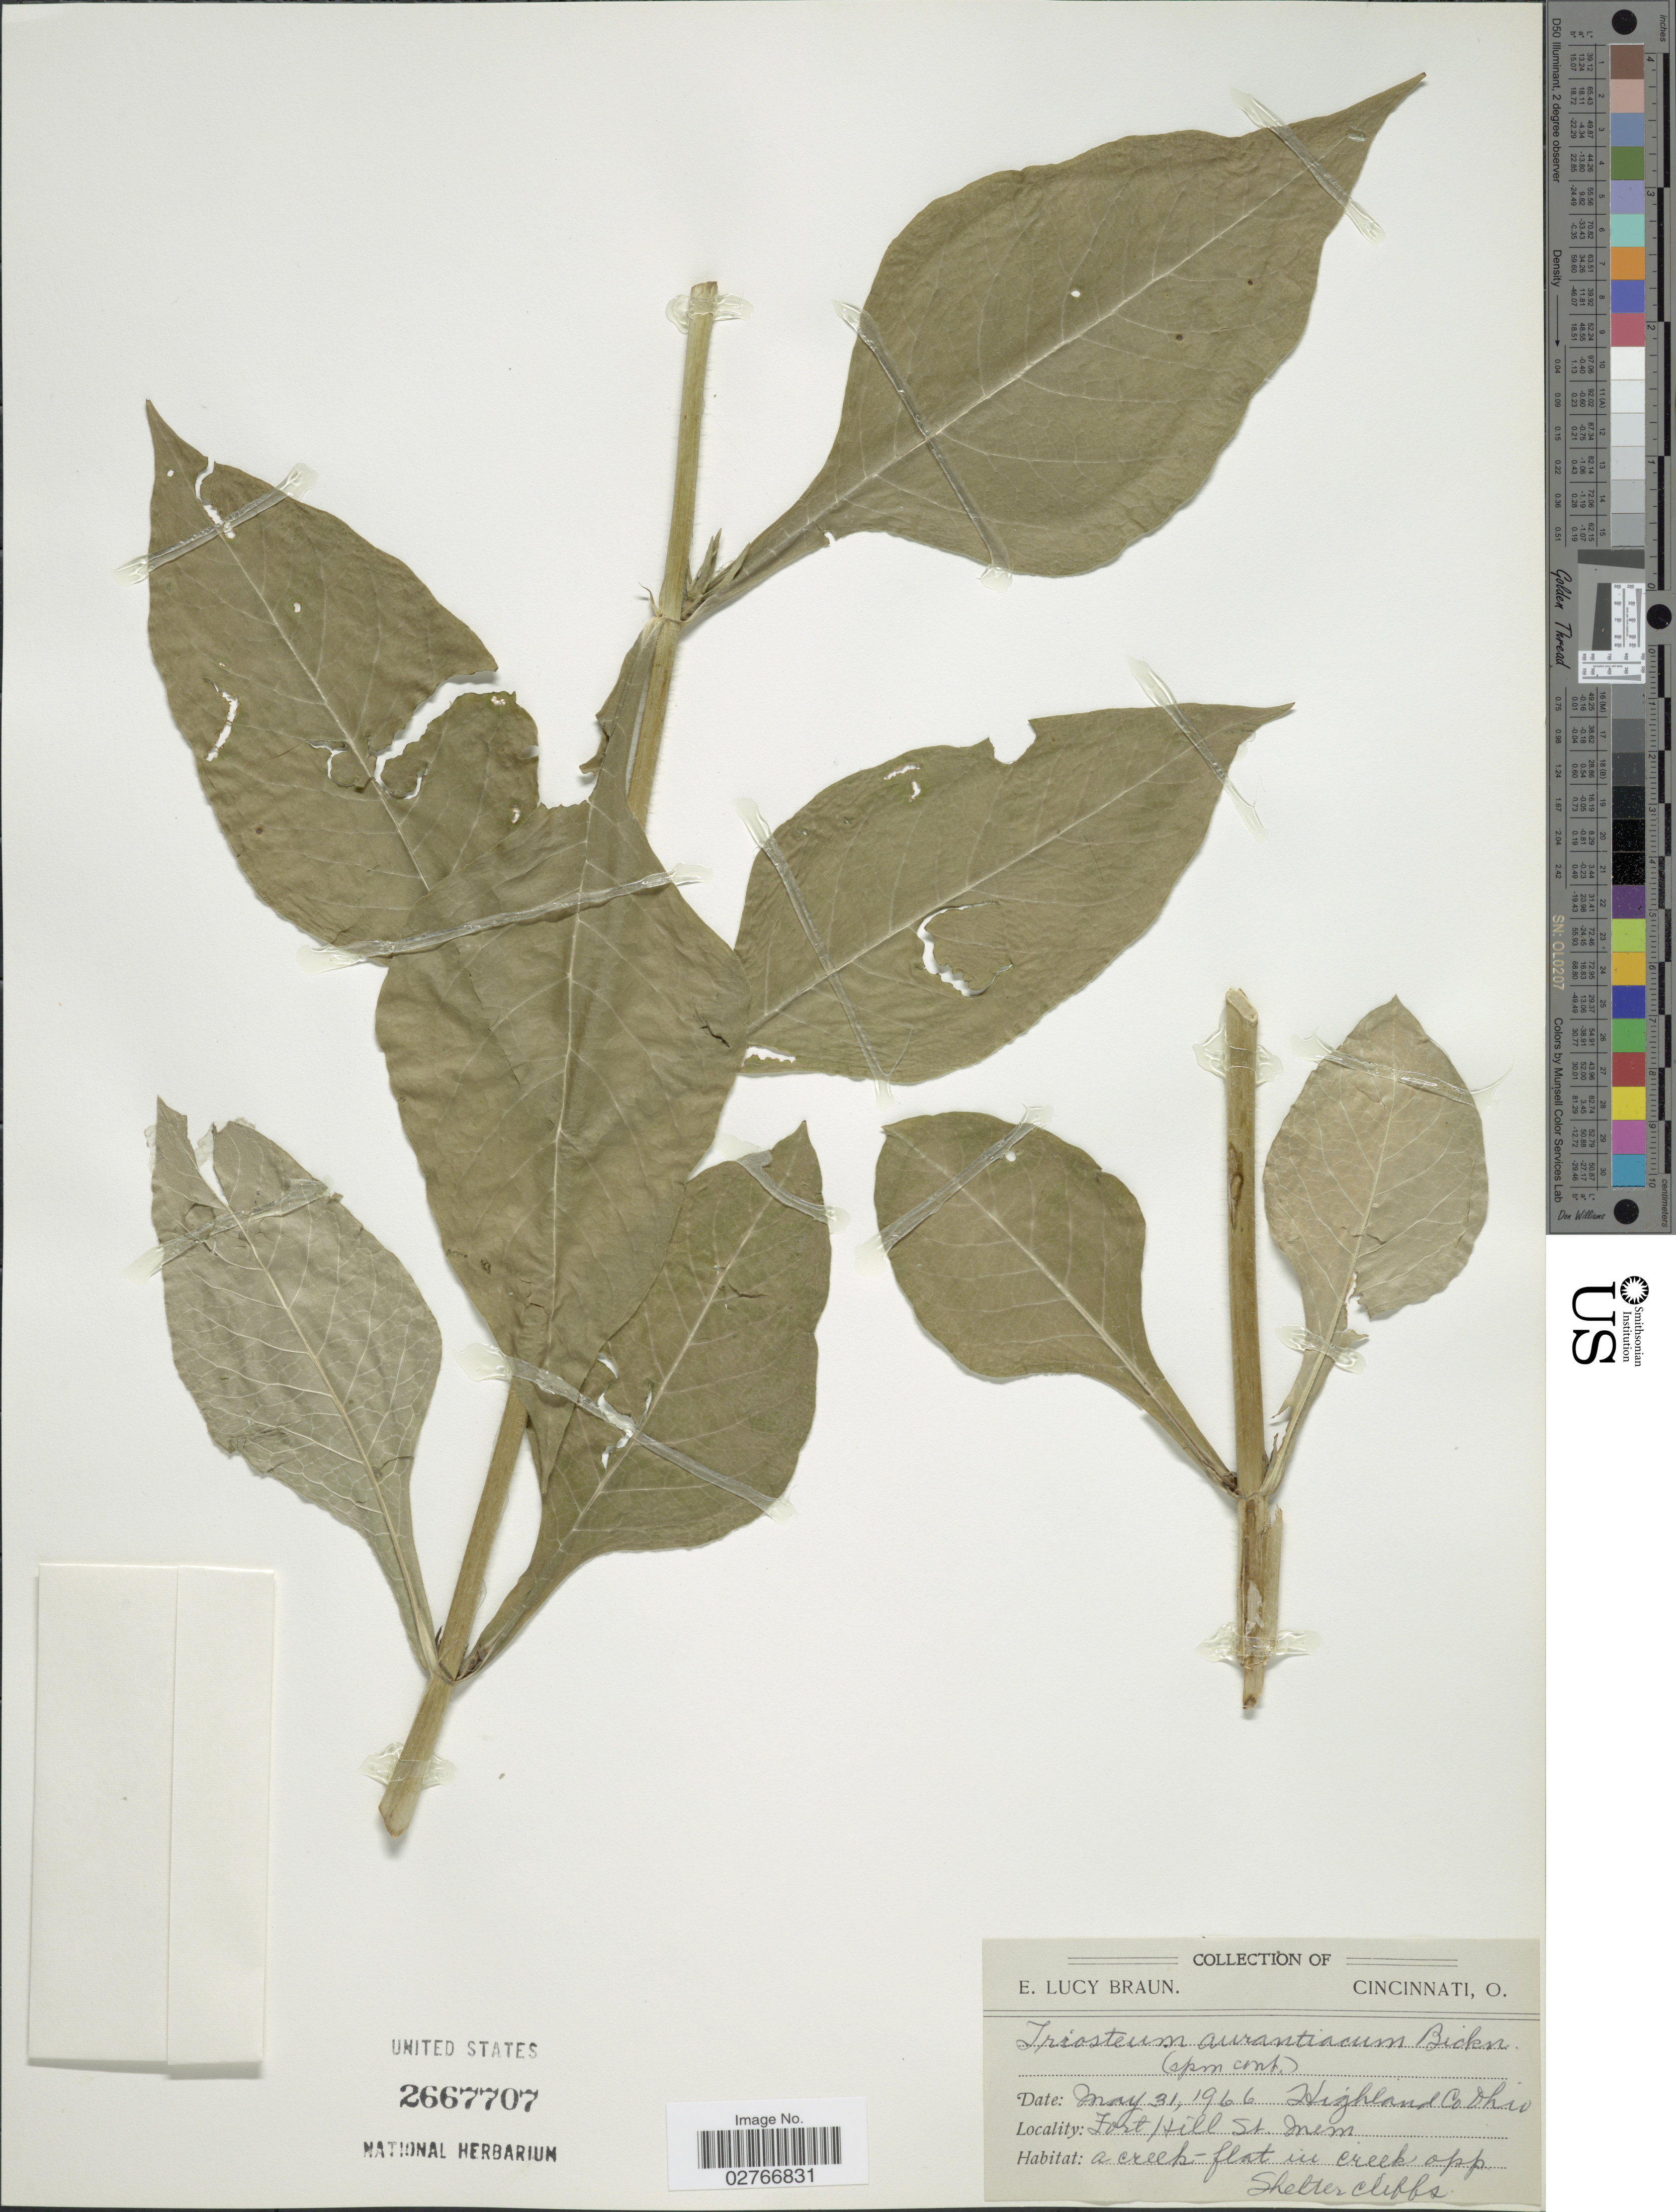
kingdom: Plantae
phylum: Tracheophyta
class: Magnoliopsida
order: Dipsacales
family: Caprifoliaceae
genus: Triosteum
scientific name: Triosteum aurantiacum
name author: E.P. Bicknell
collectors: E. L. Braun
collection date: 1966-05-31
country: United States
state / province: Ohio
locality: Highland Co. Fort Hill St. Mem.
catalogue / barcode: US 2667707